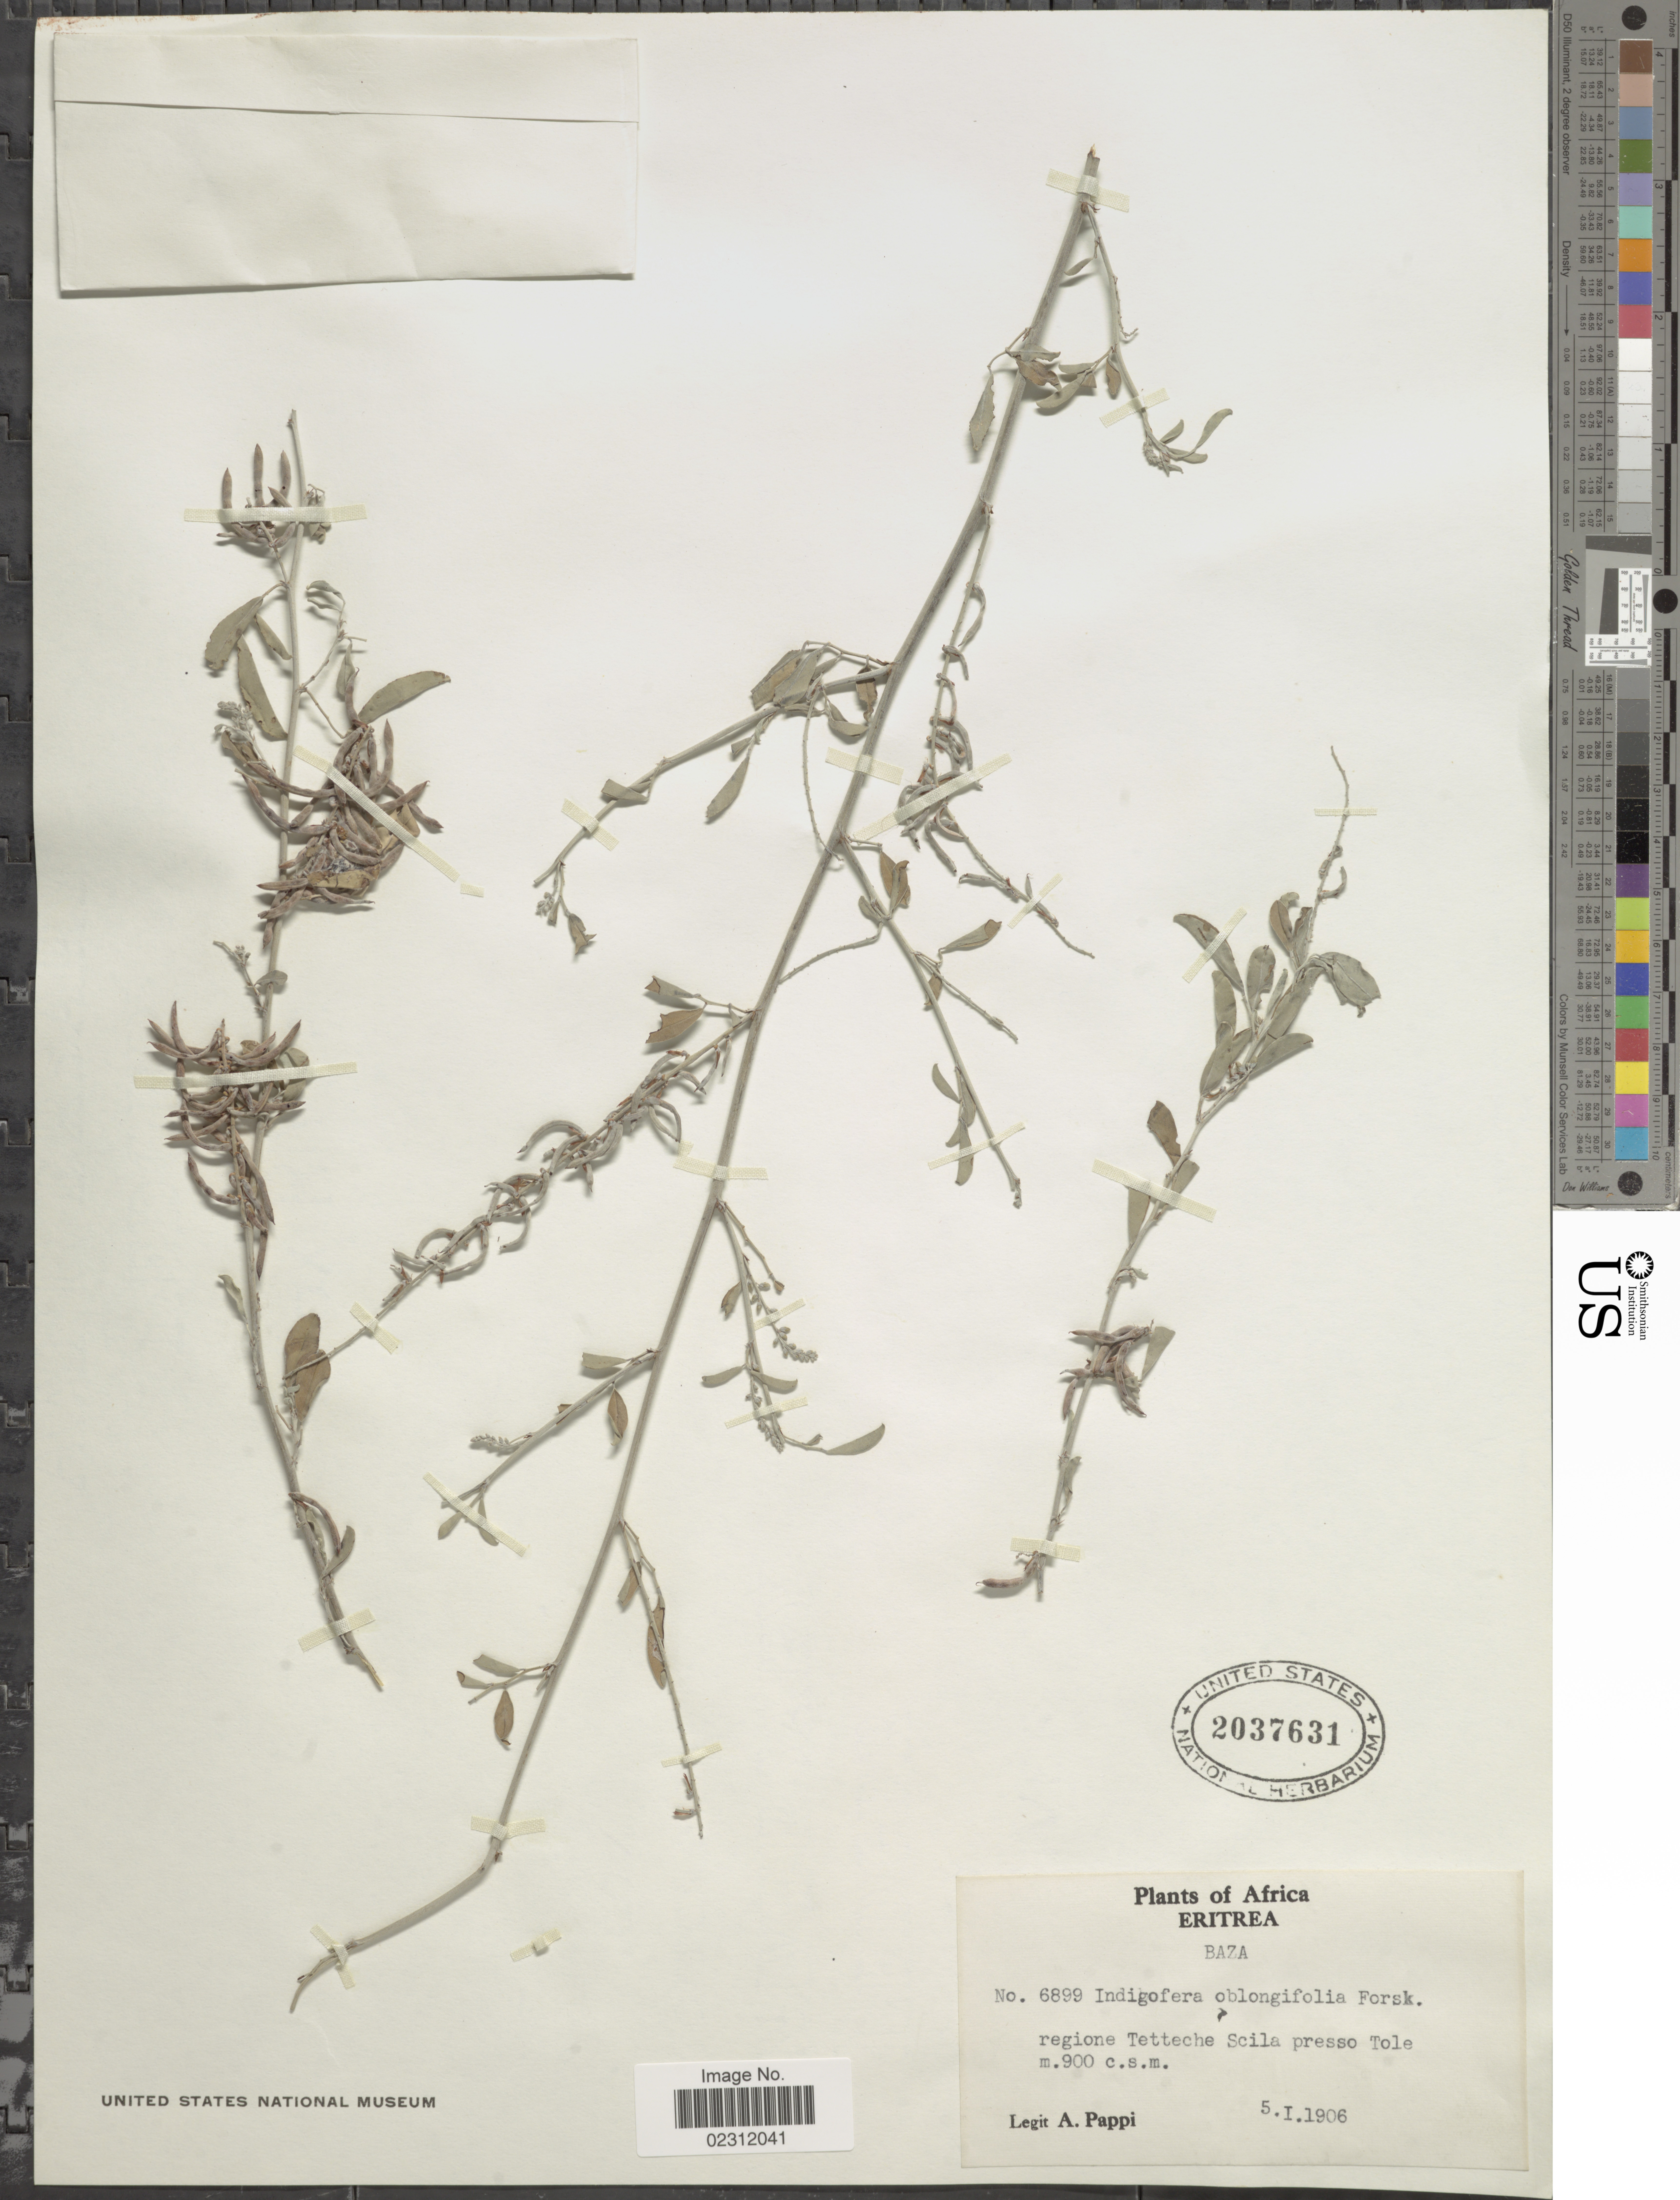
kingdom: Plantae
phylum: Tracheophyta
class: Magnoliopsida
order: Fabales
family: Fabaceae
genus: Indigofera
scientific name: Indigofera oblongifolia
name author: Forssk.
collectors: A. Pappi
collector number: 6899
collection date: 1906-01-05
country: Eritrea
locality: Baza, regione Tettteche Scila presso Tole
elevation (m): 900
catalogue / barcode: US 2037631